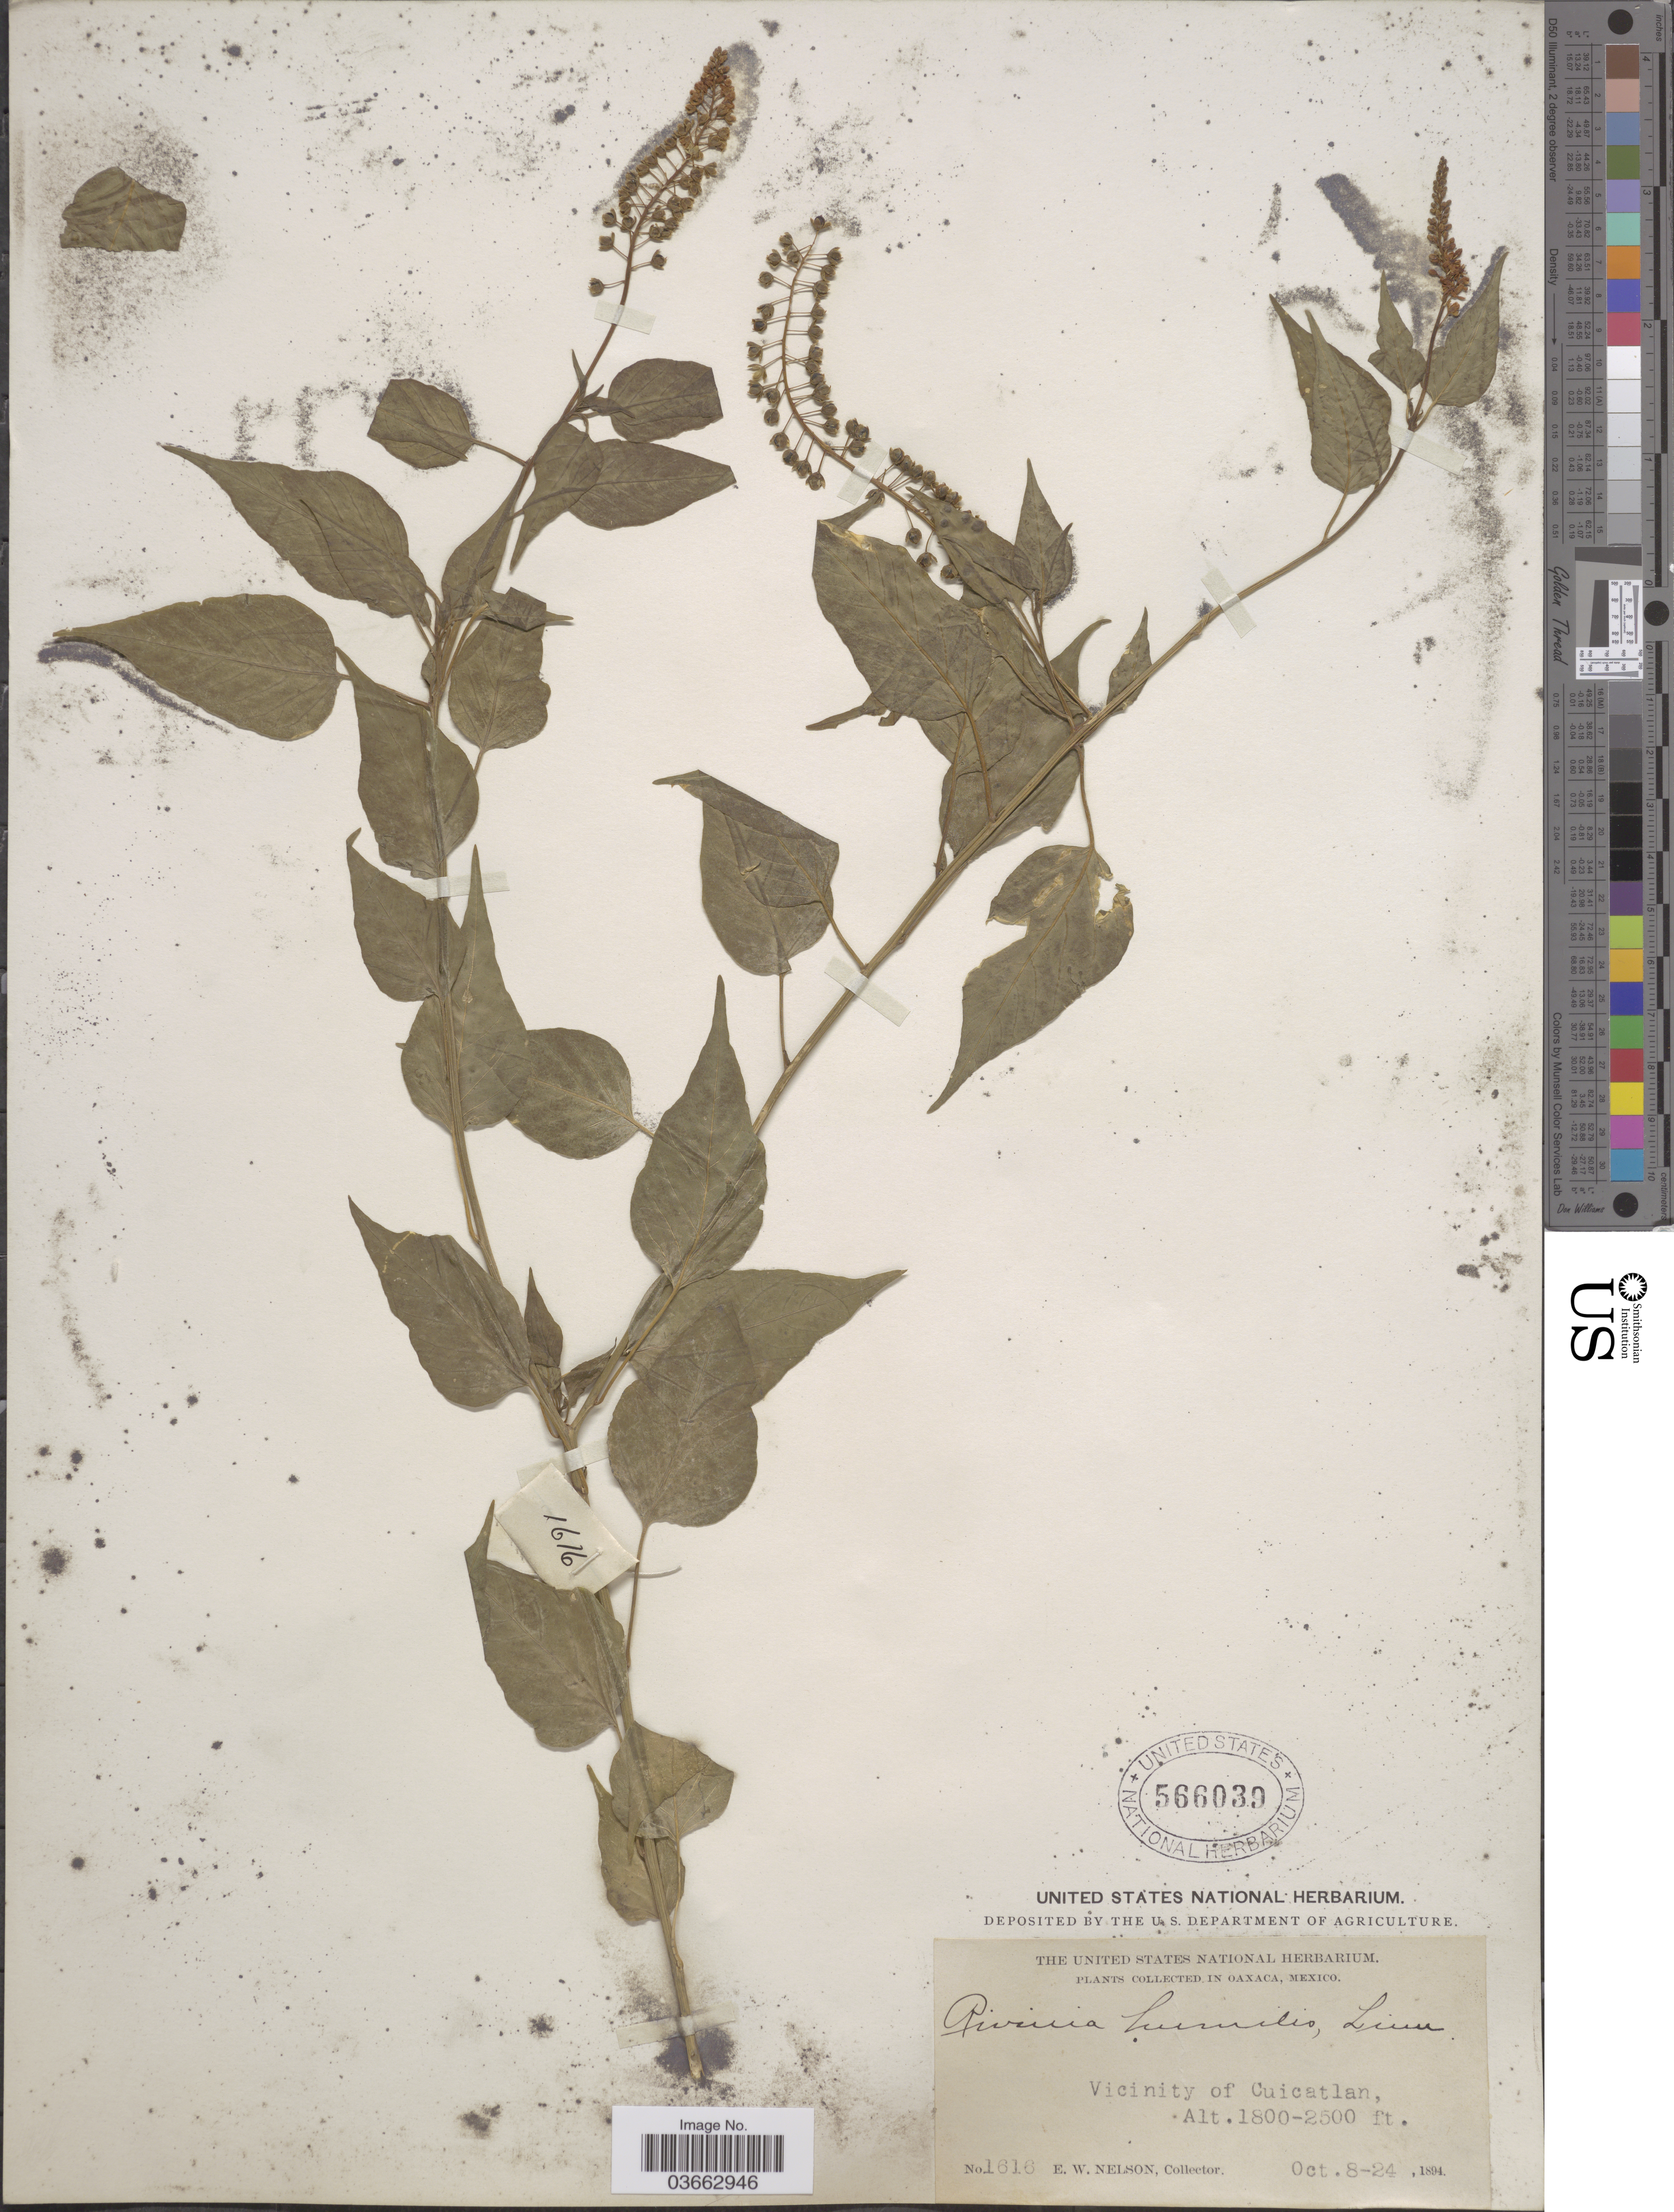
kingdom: Plantae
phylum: Tracheophyta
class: Magnoliopsida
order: Caryophyllales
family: Phytolaccaceae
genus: Rivina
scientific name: Rivina humilis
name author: L.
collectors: E. W. Nelson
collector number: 1616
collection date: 1894-10-08/1894-10-24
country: Mexico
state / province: Oaxaca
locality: Vicinity of Cuicatlan.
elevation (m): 549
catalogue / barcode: US 566039